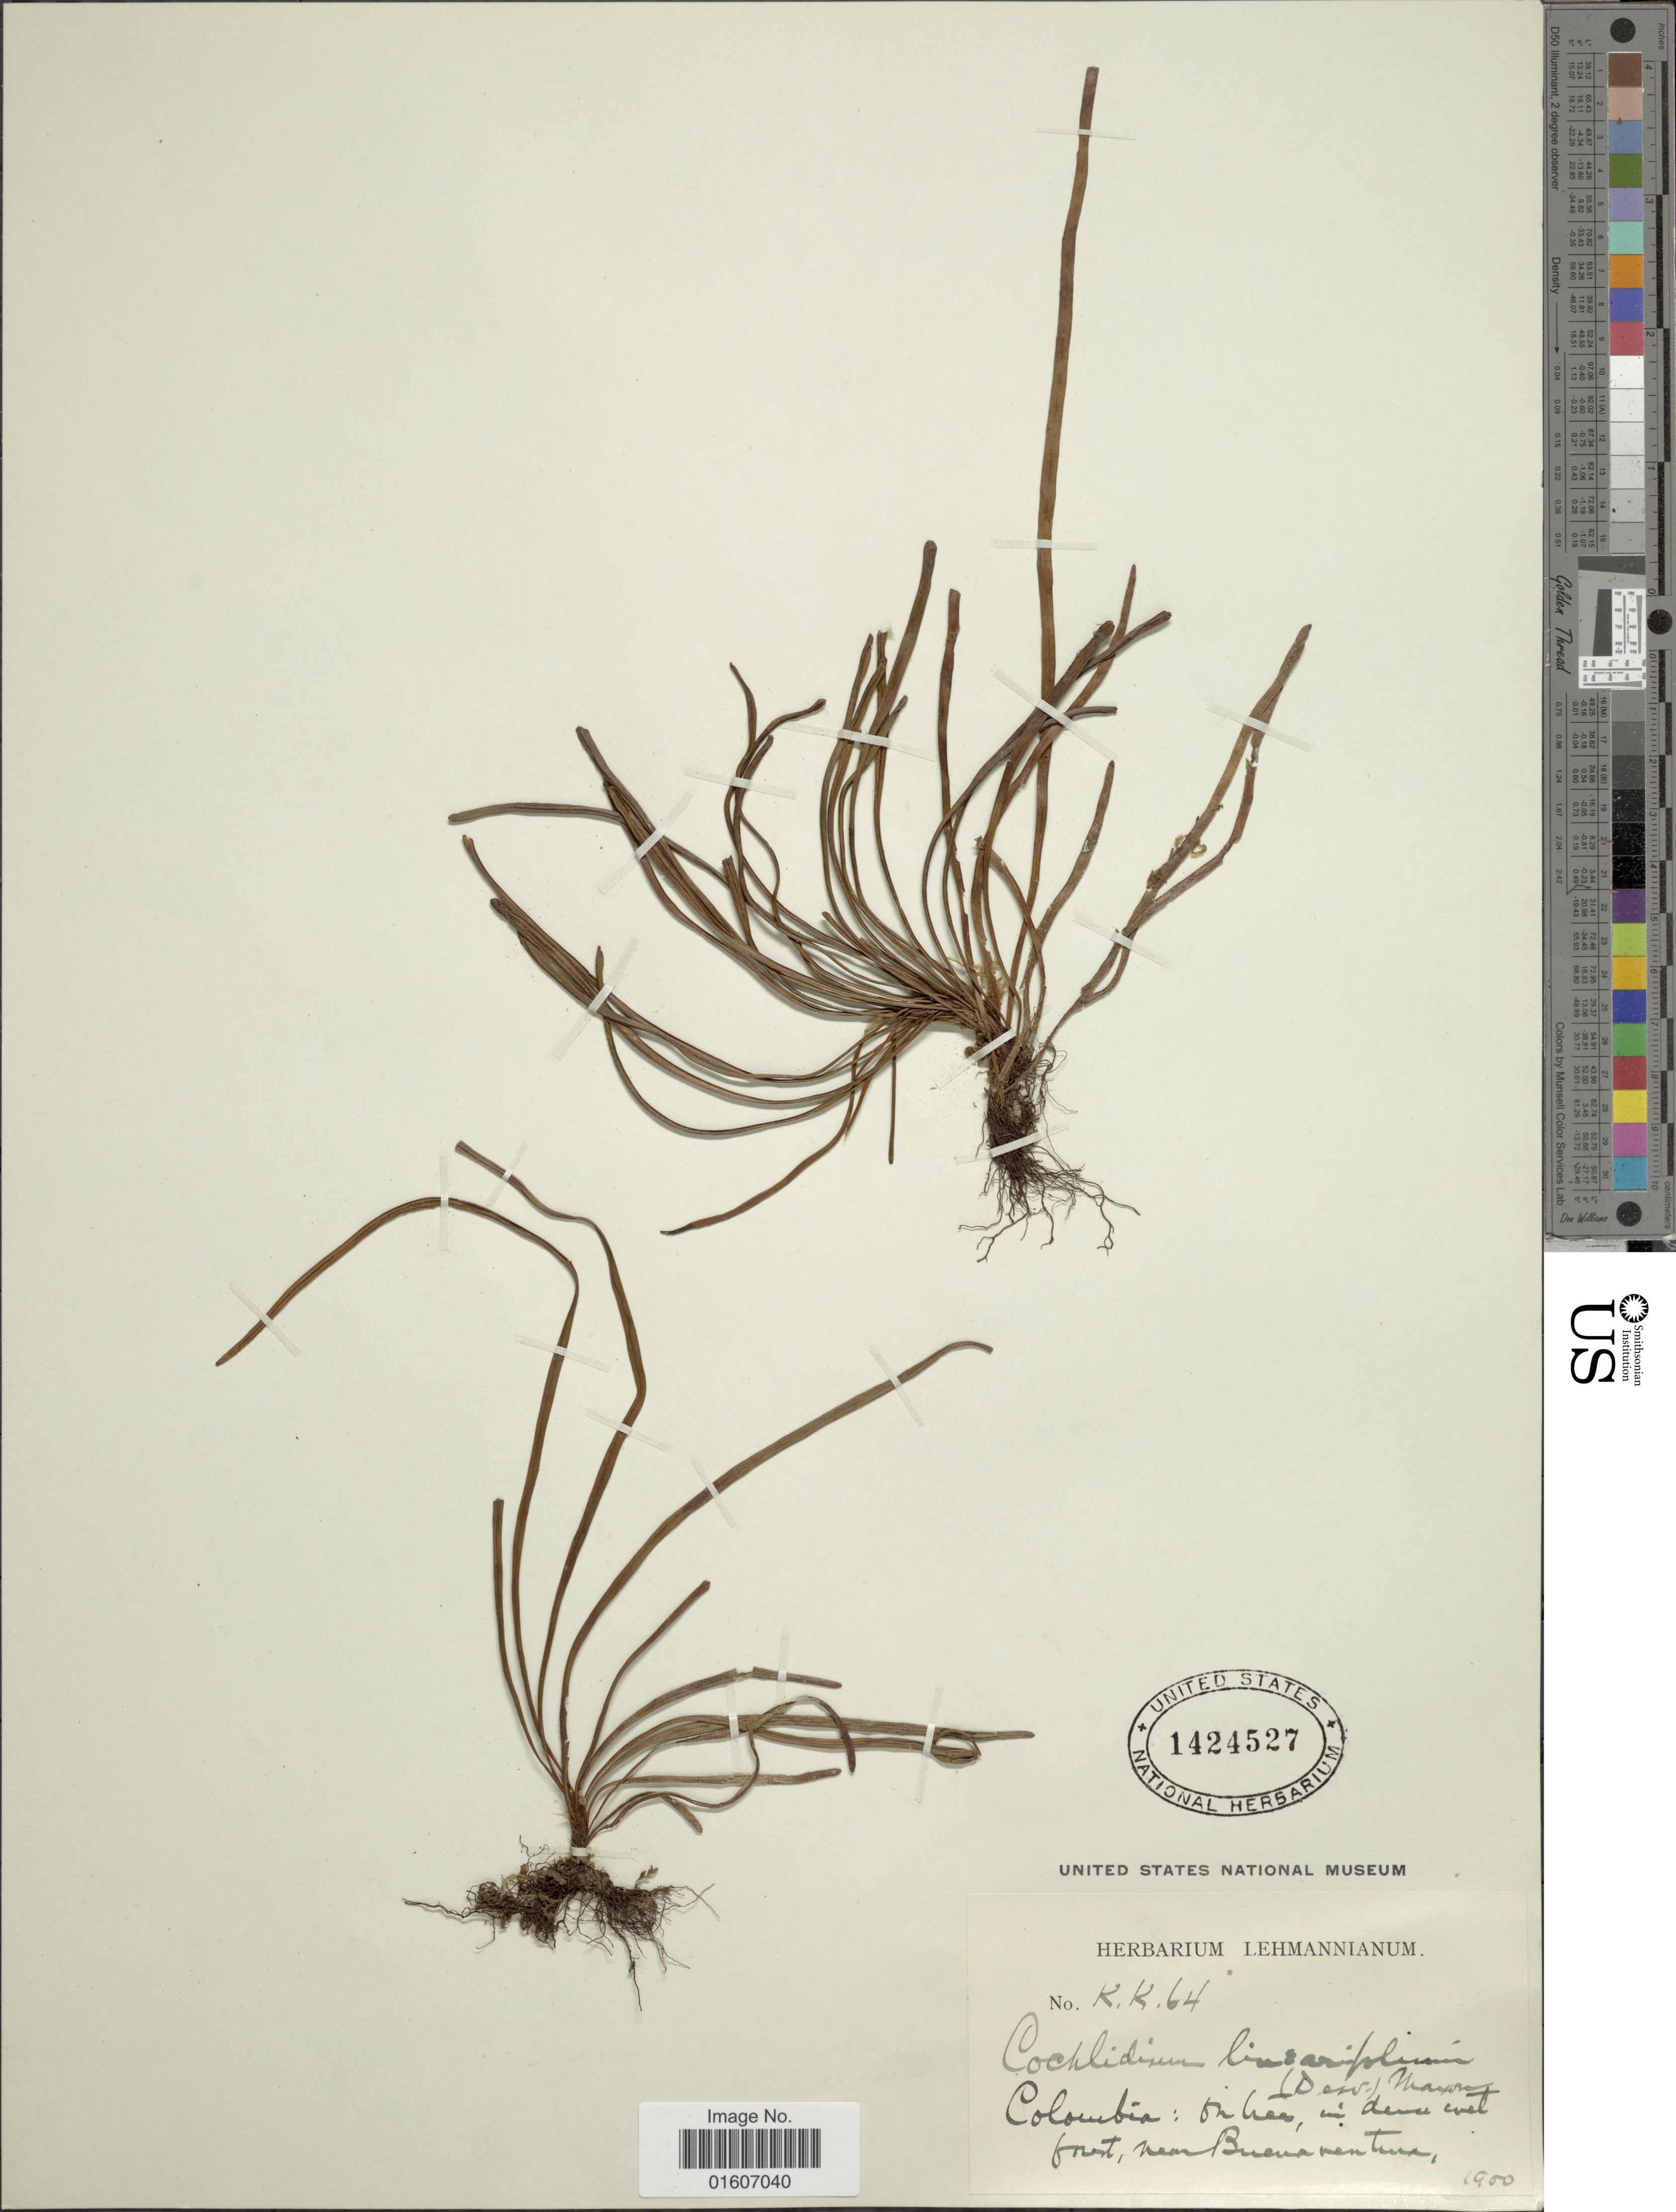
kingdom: Plantae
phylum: Tracheophyta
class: Polypodiopsida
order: Polypodiales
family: Polypodiaceae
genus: Cochlidium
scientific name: Cochlidium linearifolium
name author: (Desv.) Maxon ex C. Chr.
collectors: ex herb. Lehmannianum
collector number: K.K.64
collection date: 1900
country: Colombia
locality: Near Buenaventura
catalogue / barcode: US 1424527